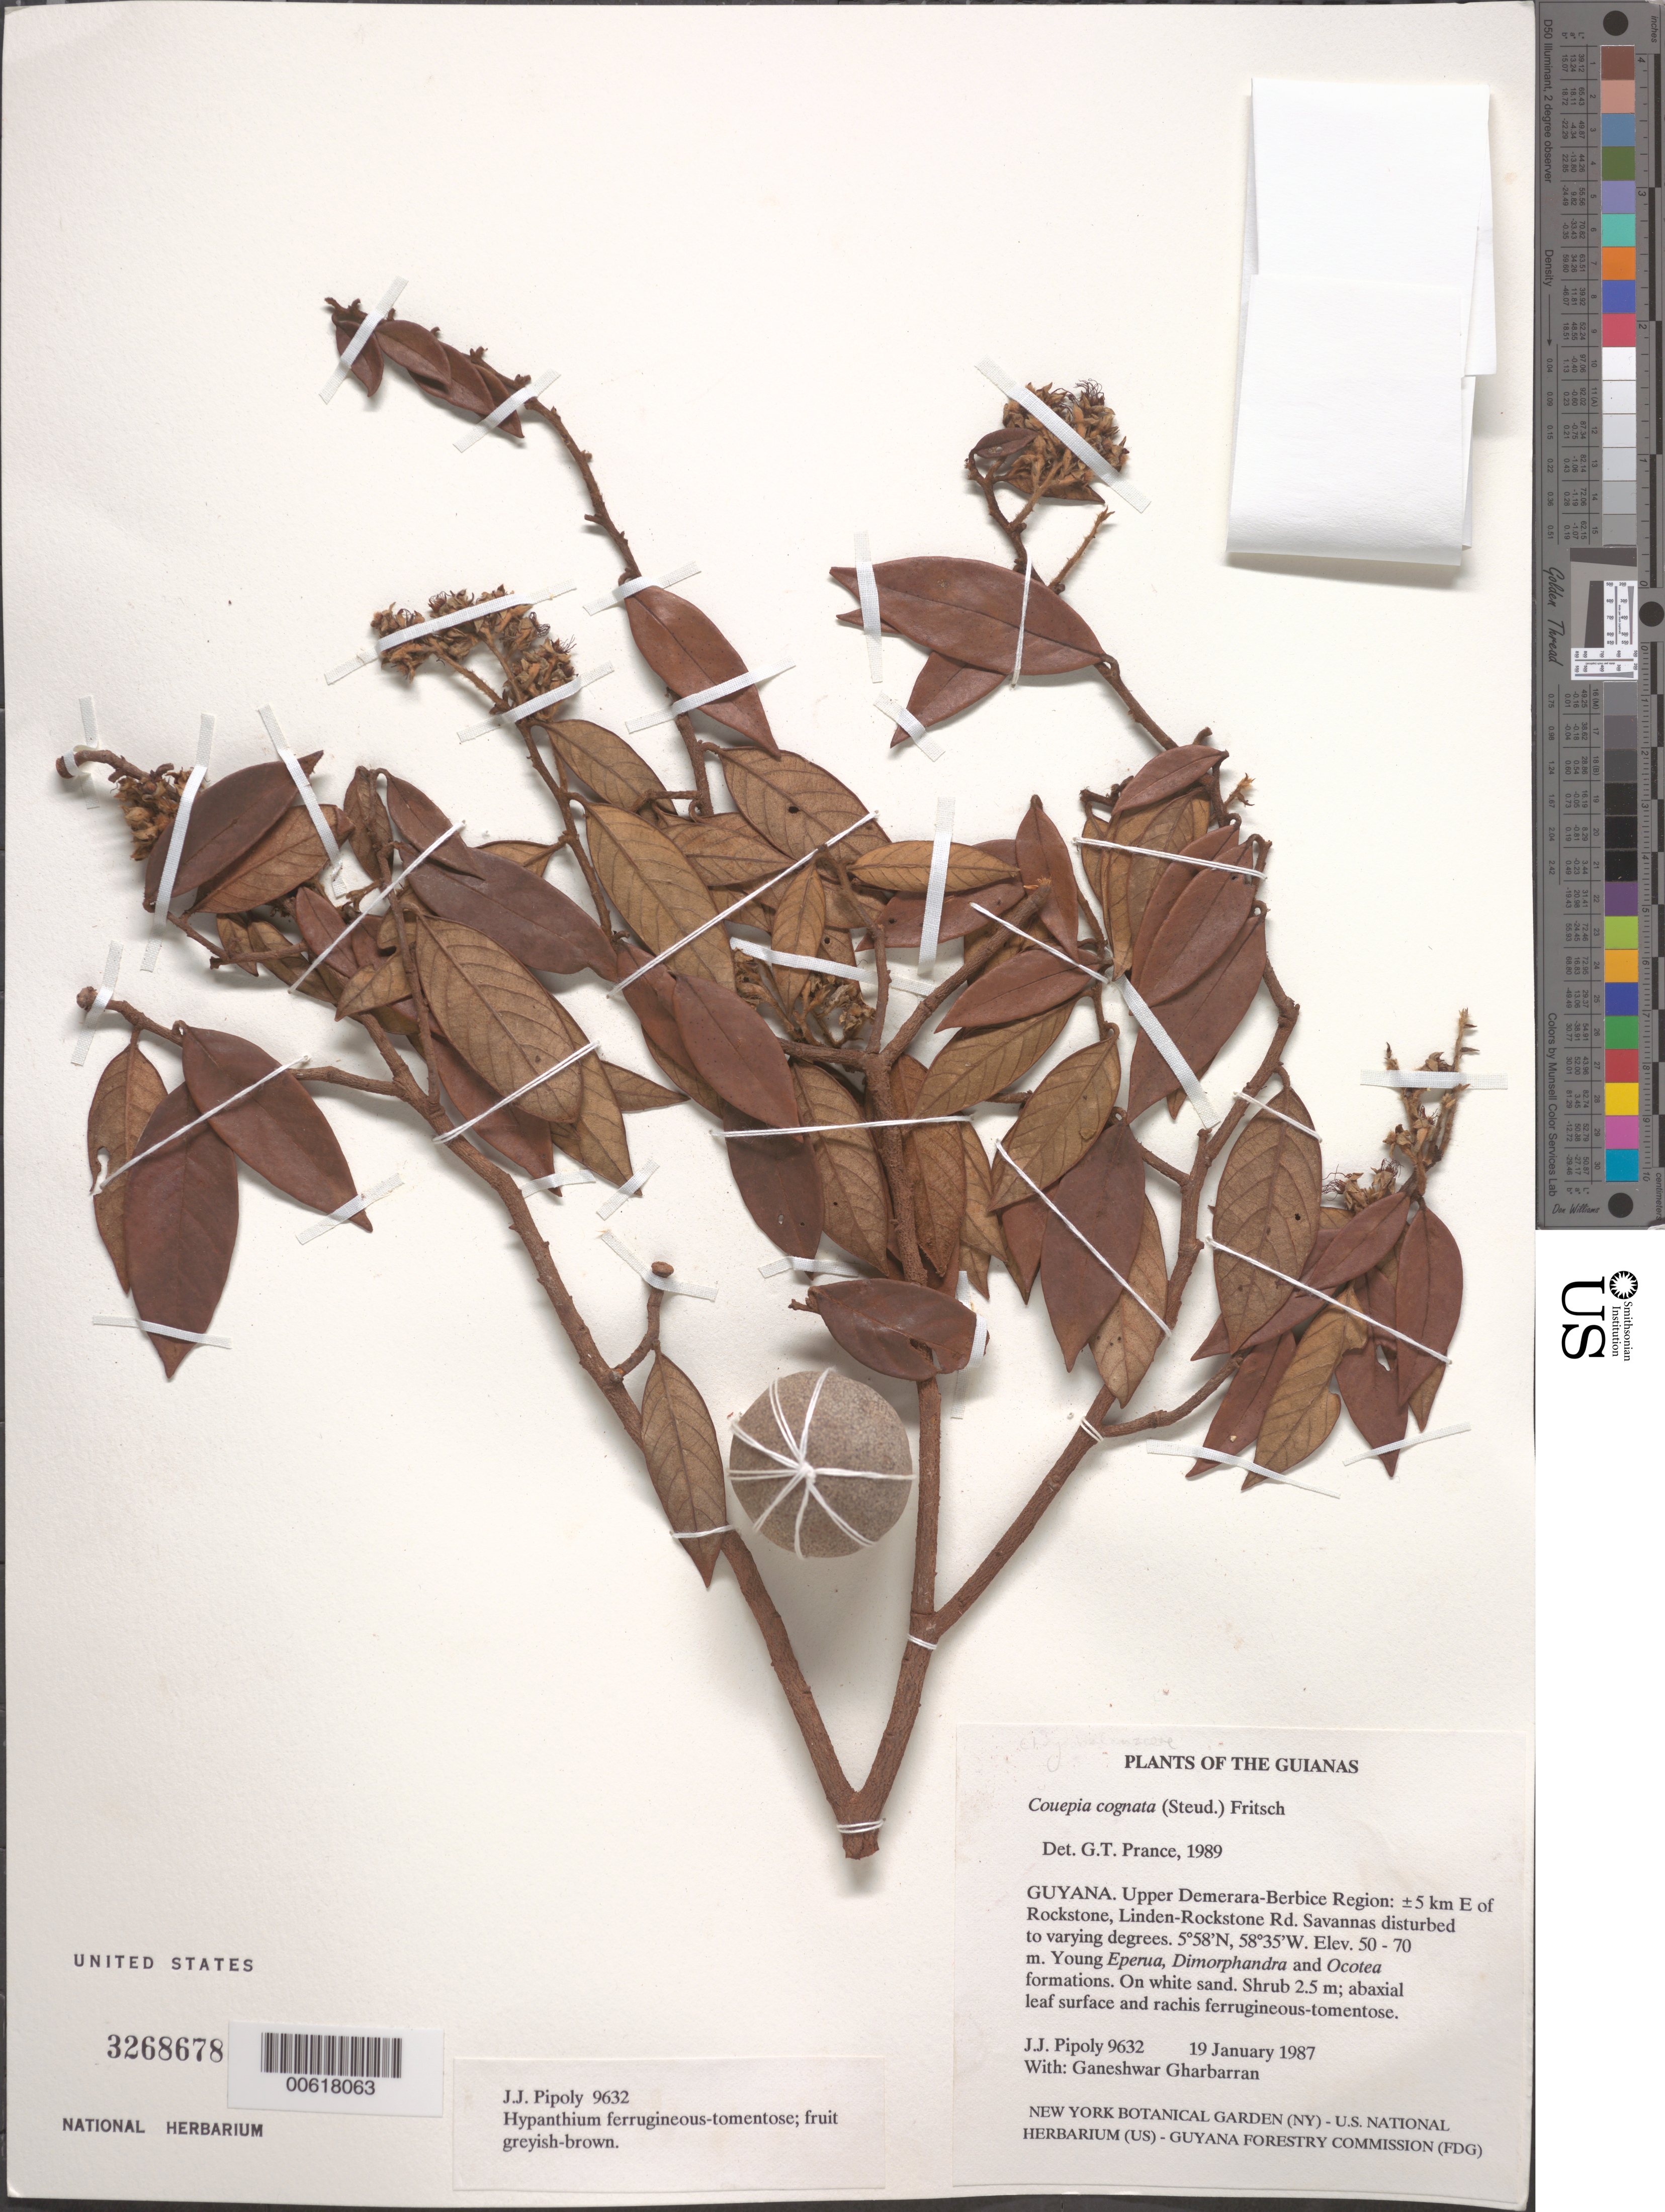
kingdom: Plantae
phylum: Tracheophyta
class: Magnoliopsida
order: Malpighiales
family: Chrysobalanaceae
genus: Gaulettia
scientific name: Gaulettia cognata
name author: (Steud.) Sothers & Prance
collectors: J. J. Pipoly & G. Gharbarran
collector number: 9632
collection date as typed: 19 January 1987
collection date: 1987-01-19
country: Guyana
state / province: U. Demerara-Berbice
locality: ±5 km E of Rockstone, Linden-Rockstone Rd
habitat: Savannas disturbed to varying degrees. Young Eperua, Dimorphandra and Ocotea formations. On white sand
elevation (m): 50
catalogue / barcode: US 3268678